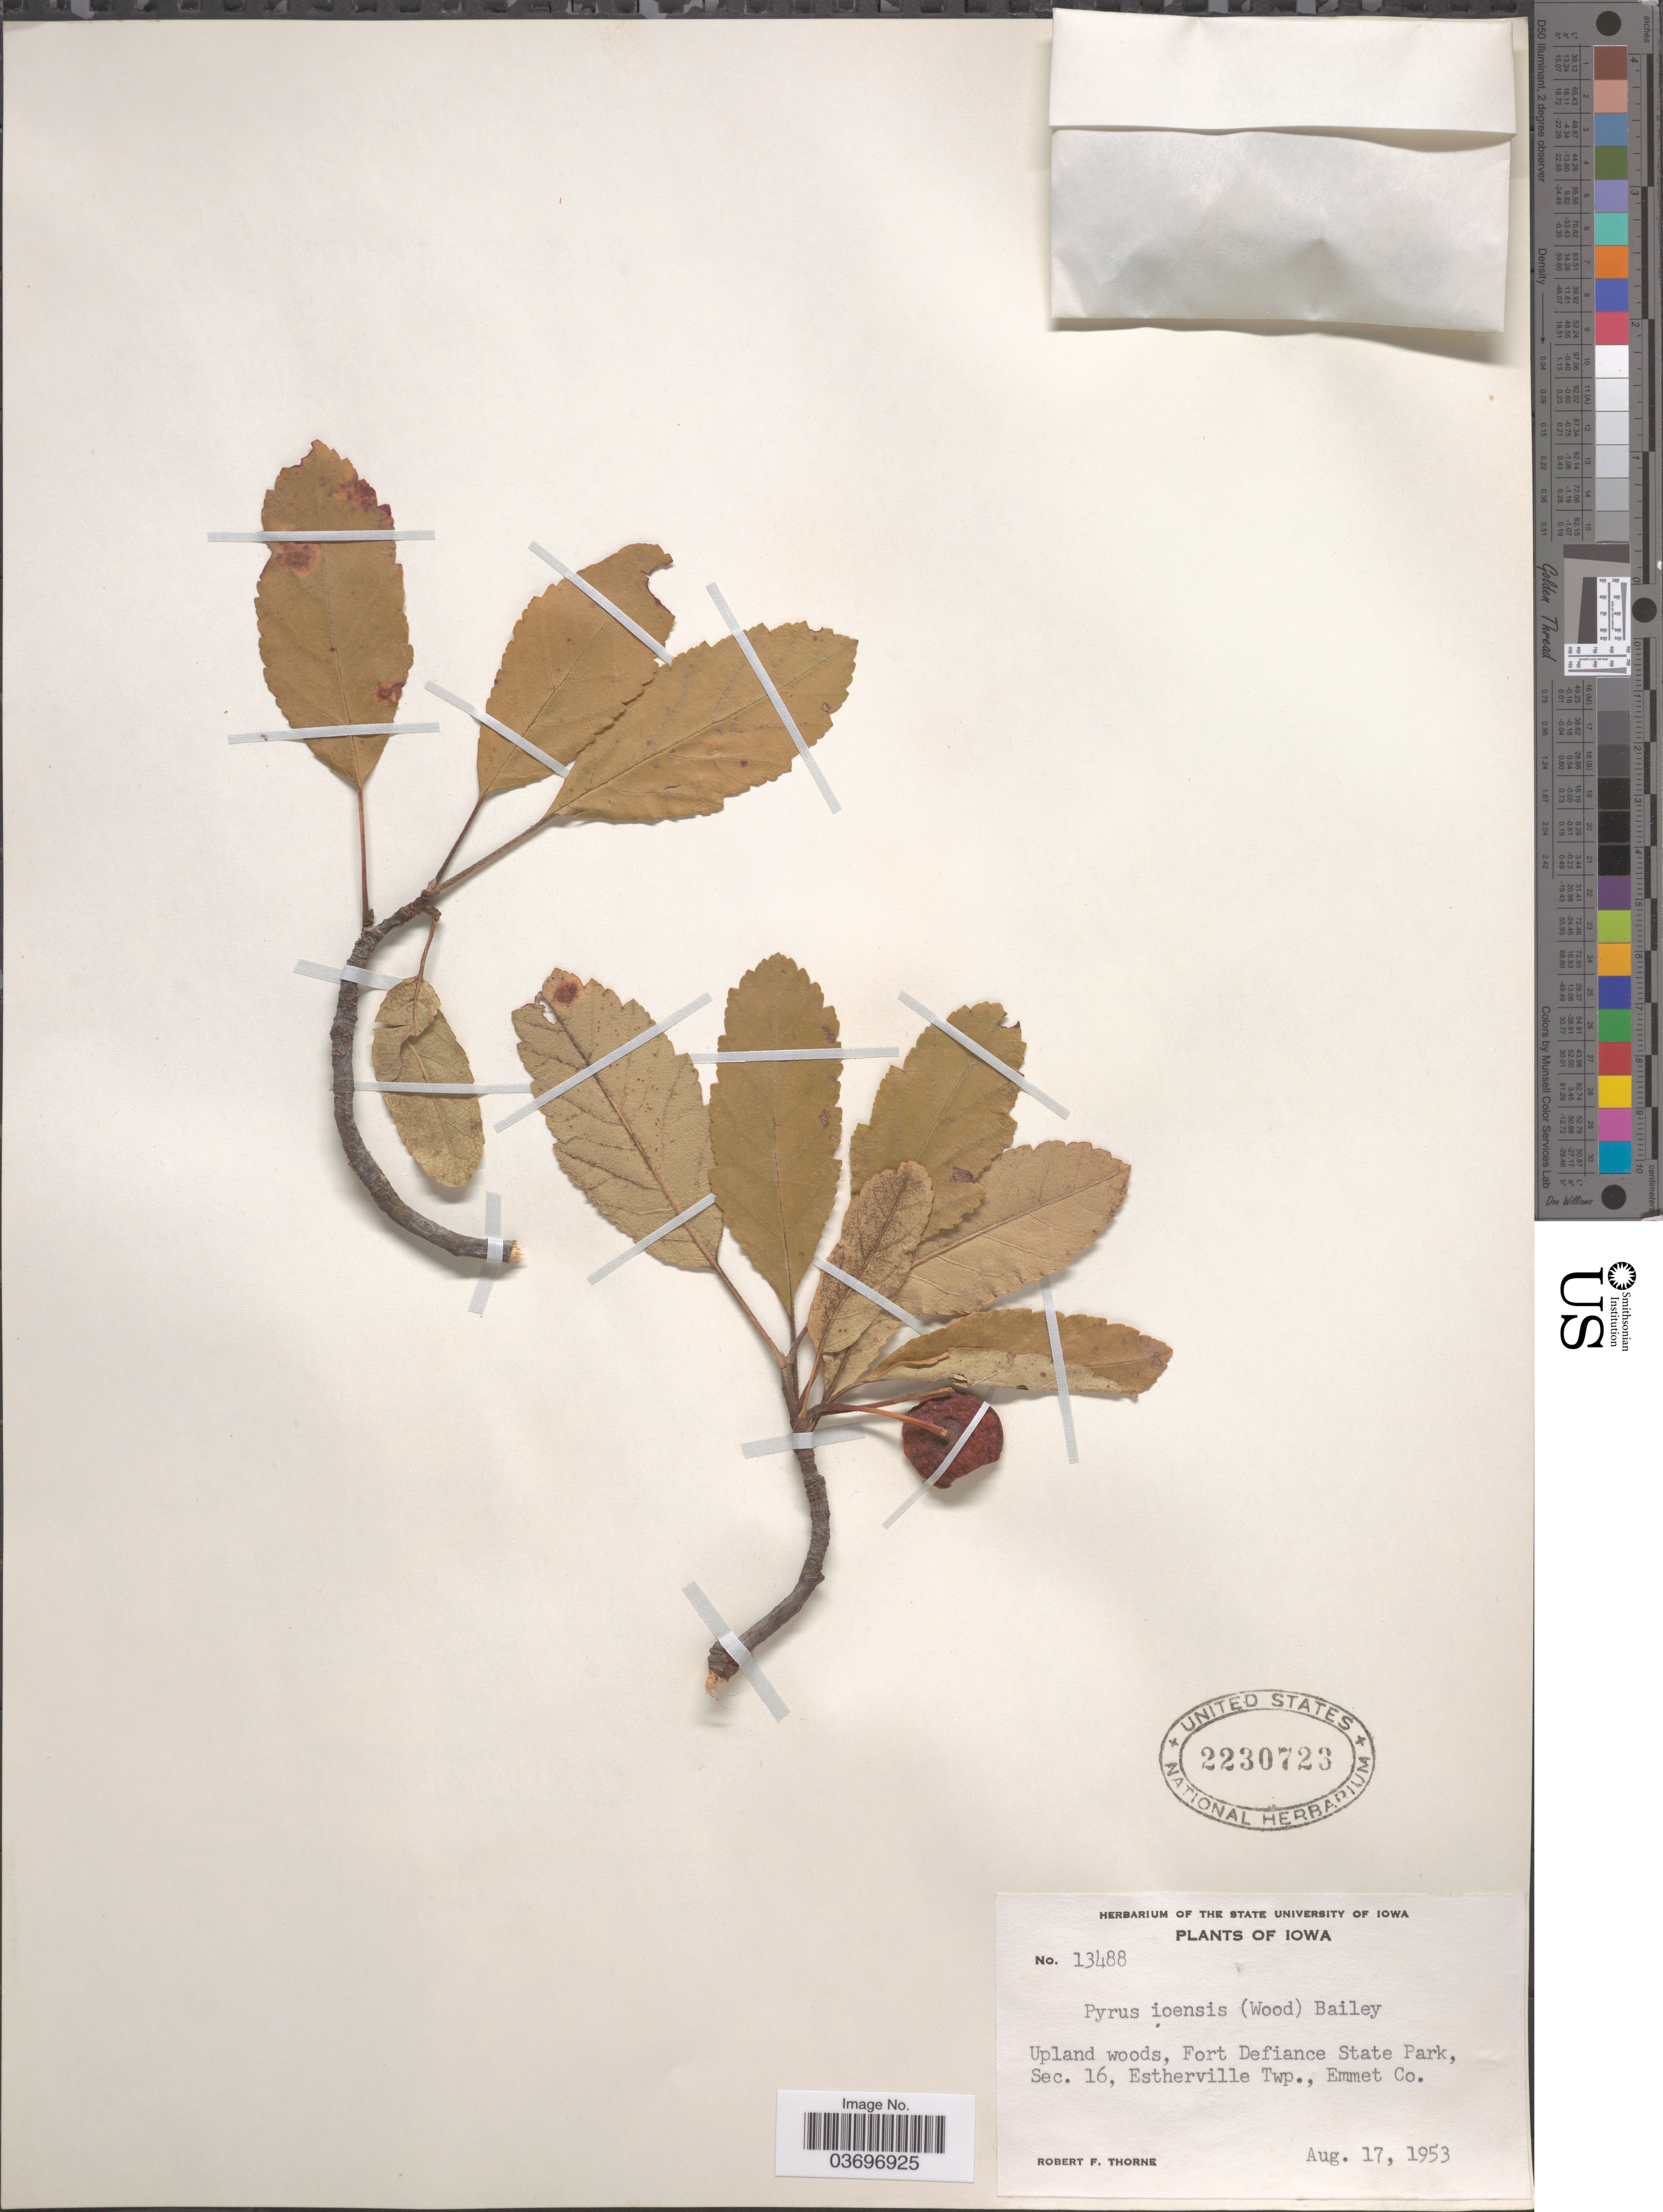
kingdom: Plantae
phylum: Tracheophyta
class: Magnoliopsida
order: Rosales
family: Rosaceae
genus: Malus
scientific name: Malus ioensis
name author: (Alph. Wood) Britton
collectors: R. F. Thorne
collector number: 13488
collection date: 1953-08-17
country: United States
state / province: Iowa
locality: Upland woods, Fort Defiance State Park, Sec. 16, Estherville Twp., Emmet Co.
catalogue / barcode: US 2230723